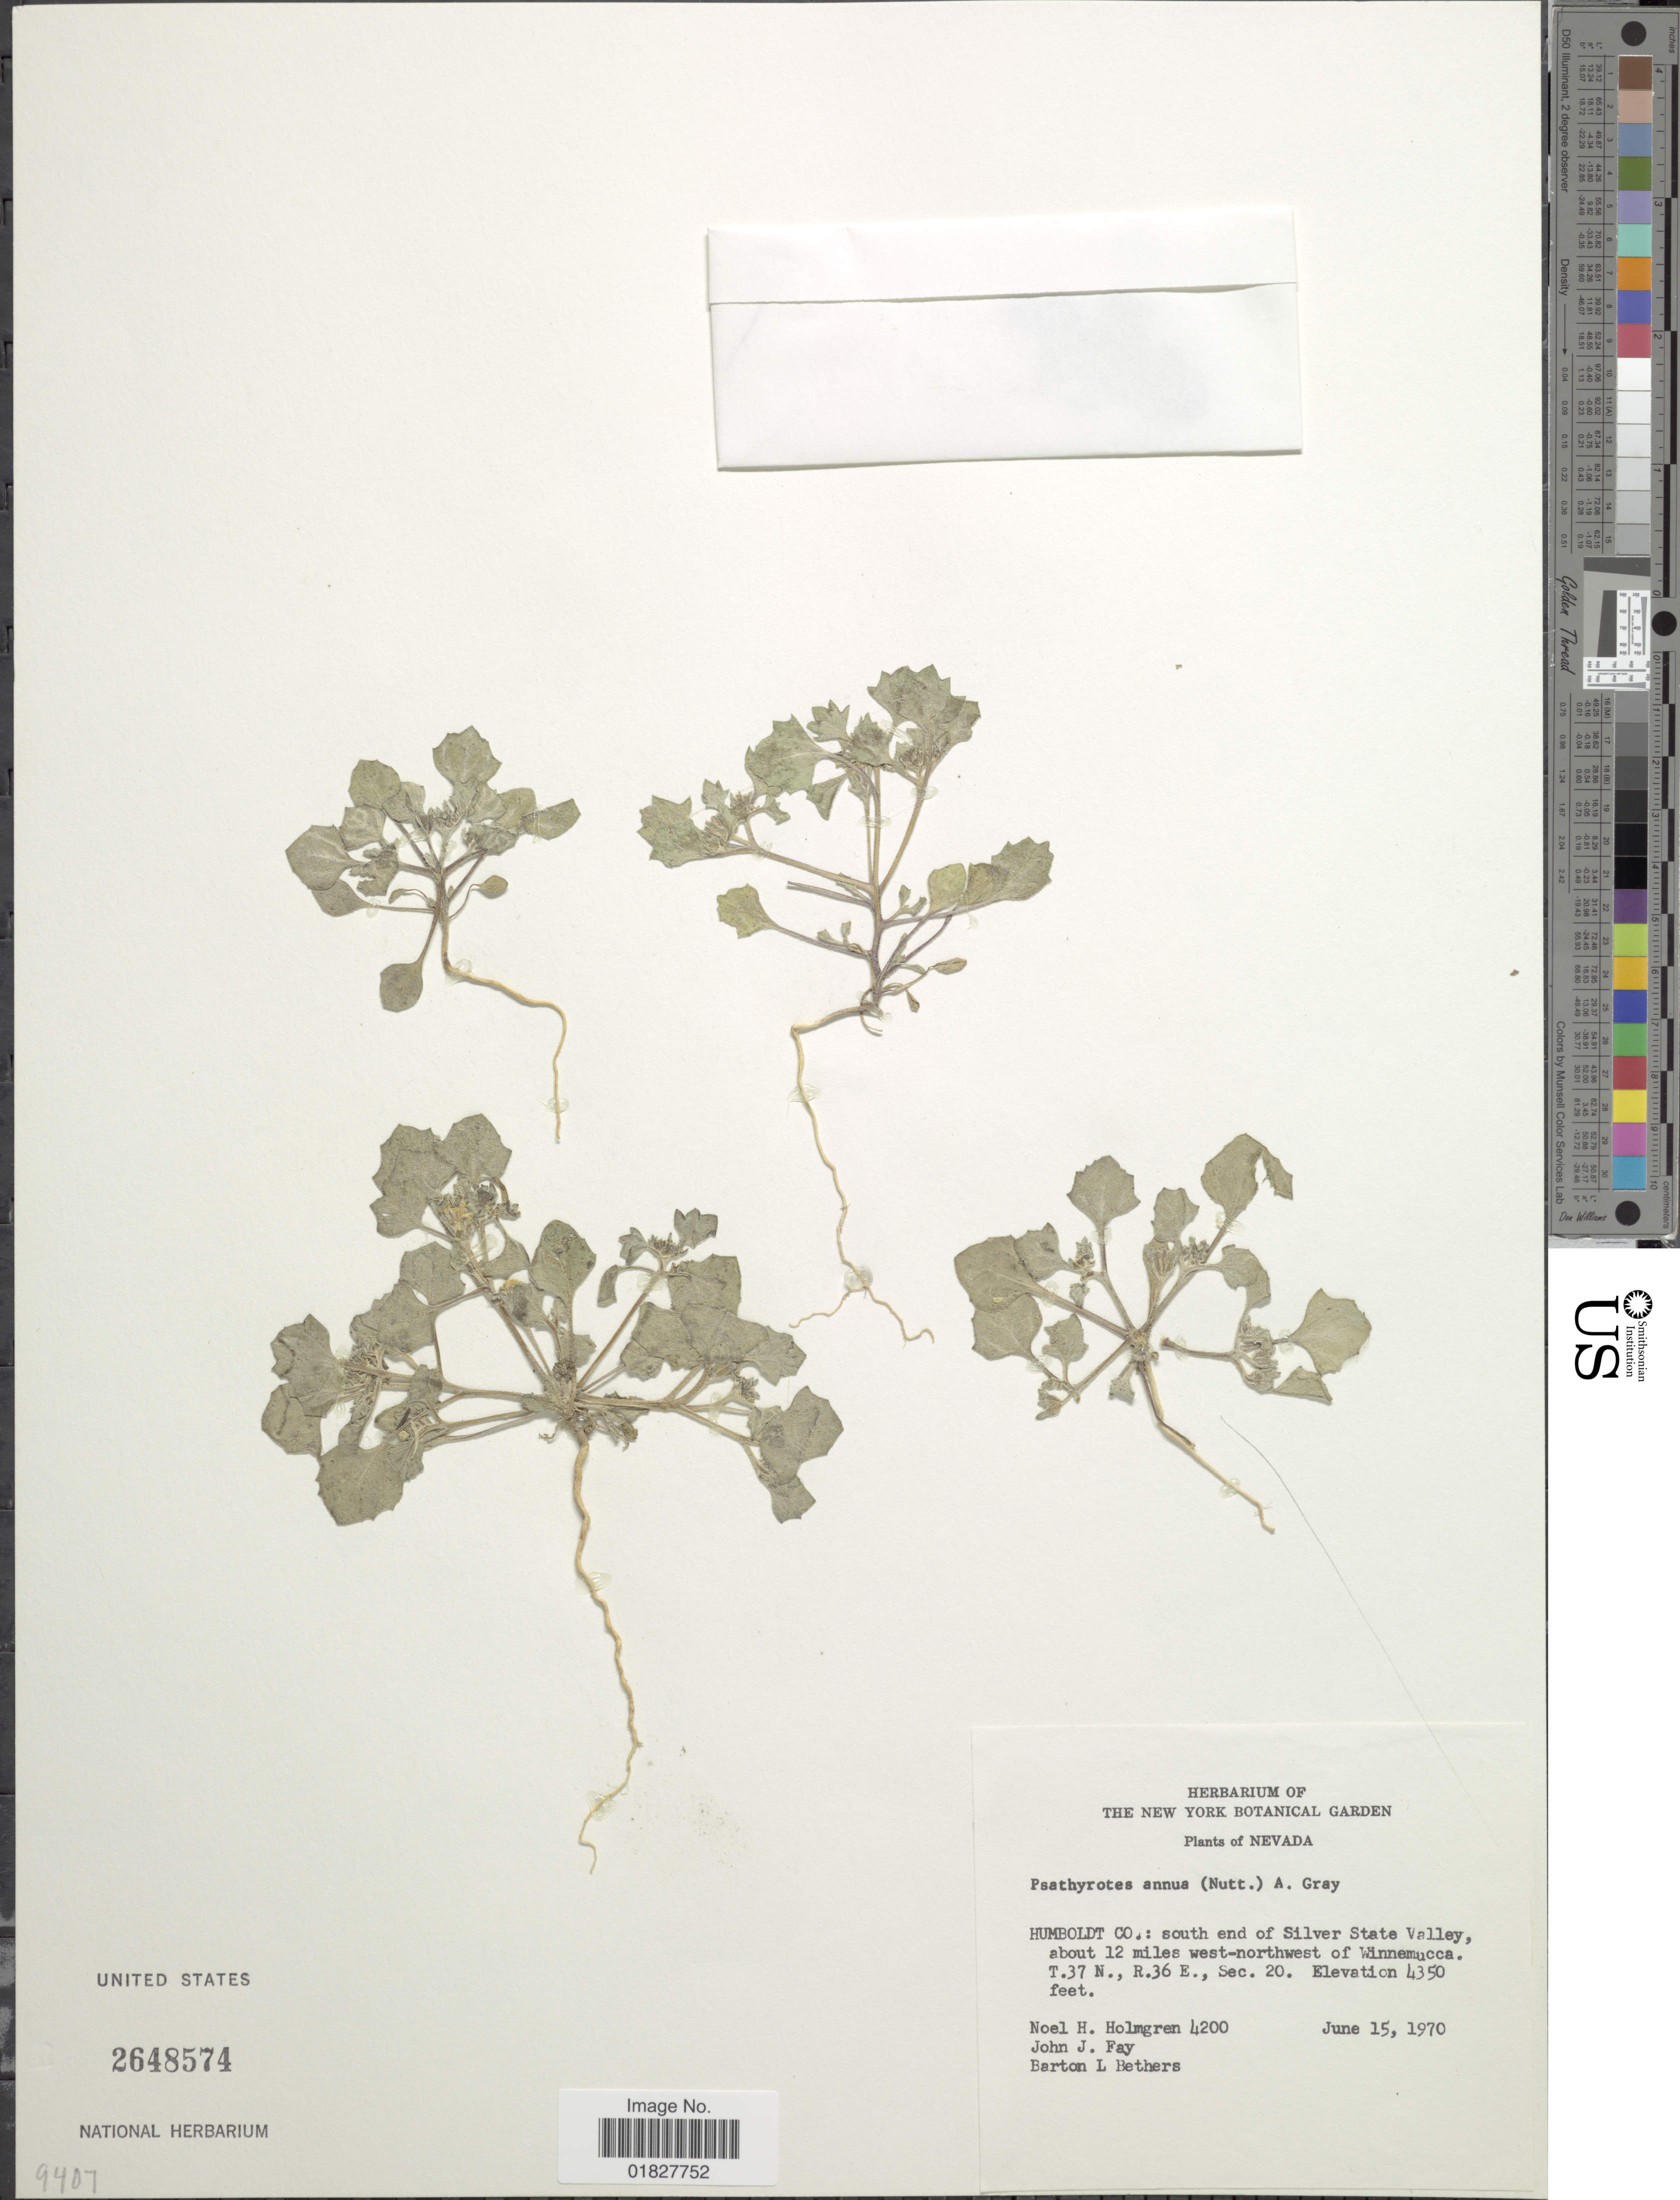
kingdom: Plantae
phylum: Tracheophyta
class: Magnoliopsida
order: Asterales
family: Asteraceae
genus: Psathyrotes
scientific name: Psathyrotes annua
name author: (Nutt.) A. Gray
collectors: N. H. Holmgren, J. J. Fay & B. Bethers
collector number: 4200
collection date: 1970-06-15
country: United States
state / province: Nevada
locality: Humboldt Co., south end of Silver State Valley, about 12 miles west-northwest of Winnemucca, T37N, R36E, Sec 20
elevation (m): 1326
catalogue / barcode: US 2648574